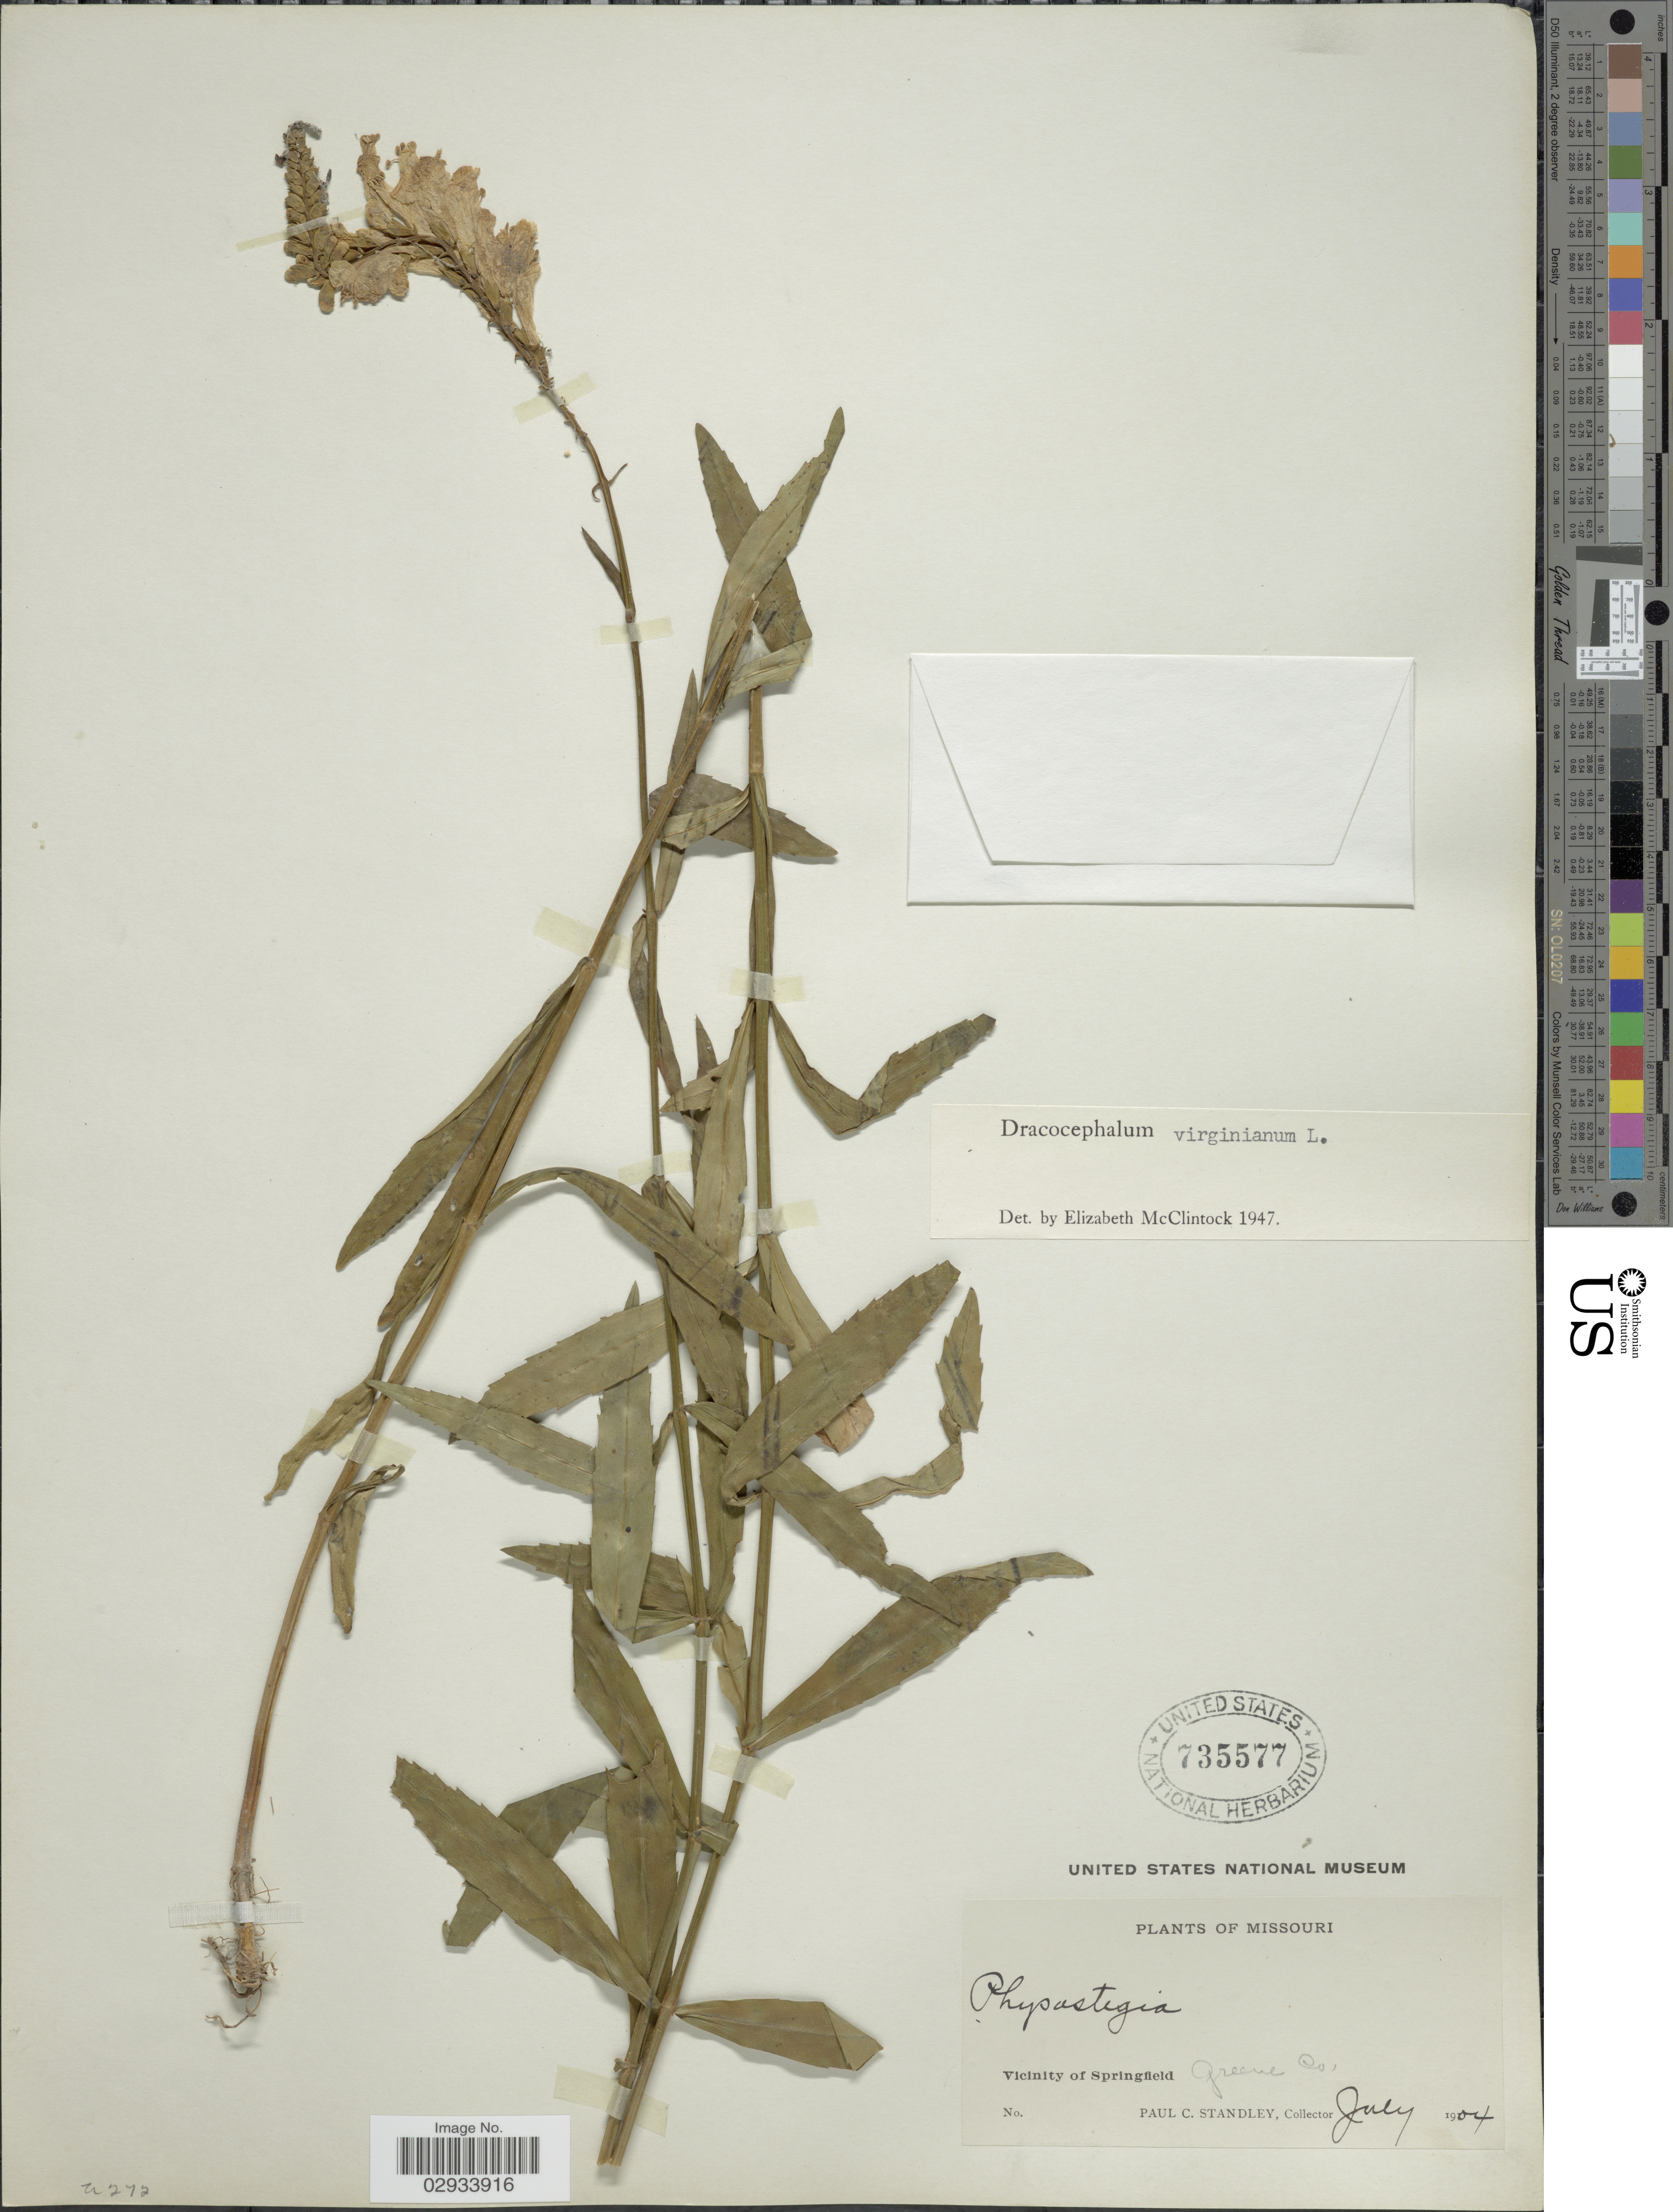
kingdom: Plantae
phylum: Tracheophyta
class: Magnoliopsida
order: Lamiales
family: Lamiaceae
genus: Physostegia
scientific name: Physostegia virginiana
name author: (L.) Benth.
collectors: P. C. Standley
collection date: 1904-07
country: United States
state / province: Missouri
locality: Vicinity of Springfield, Greene Co.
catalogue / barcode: US 735577